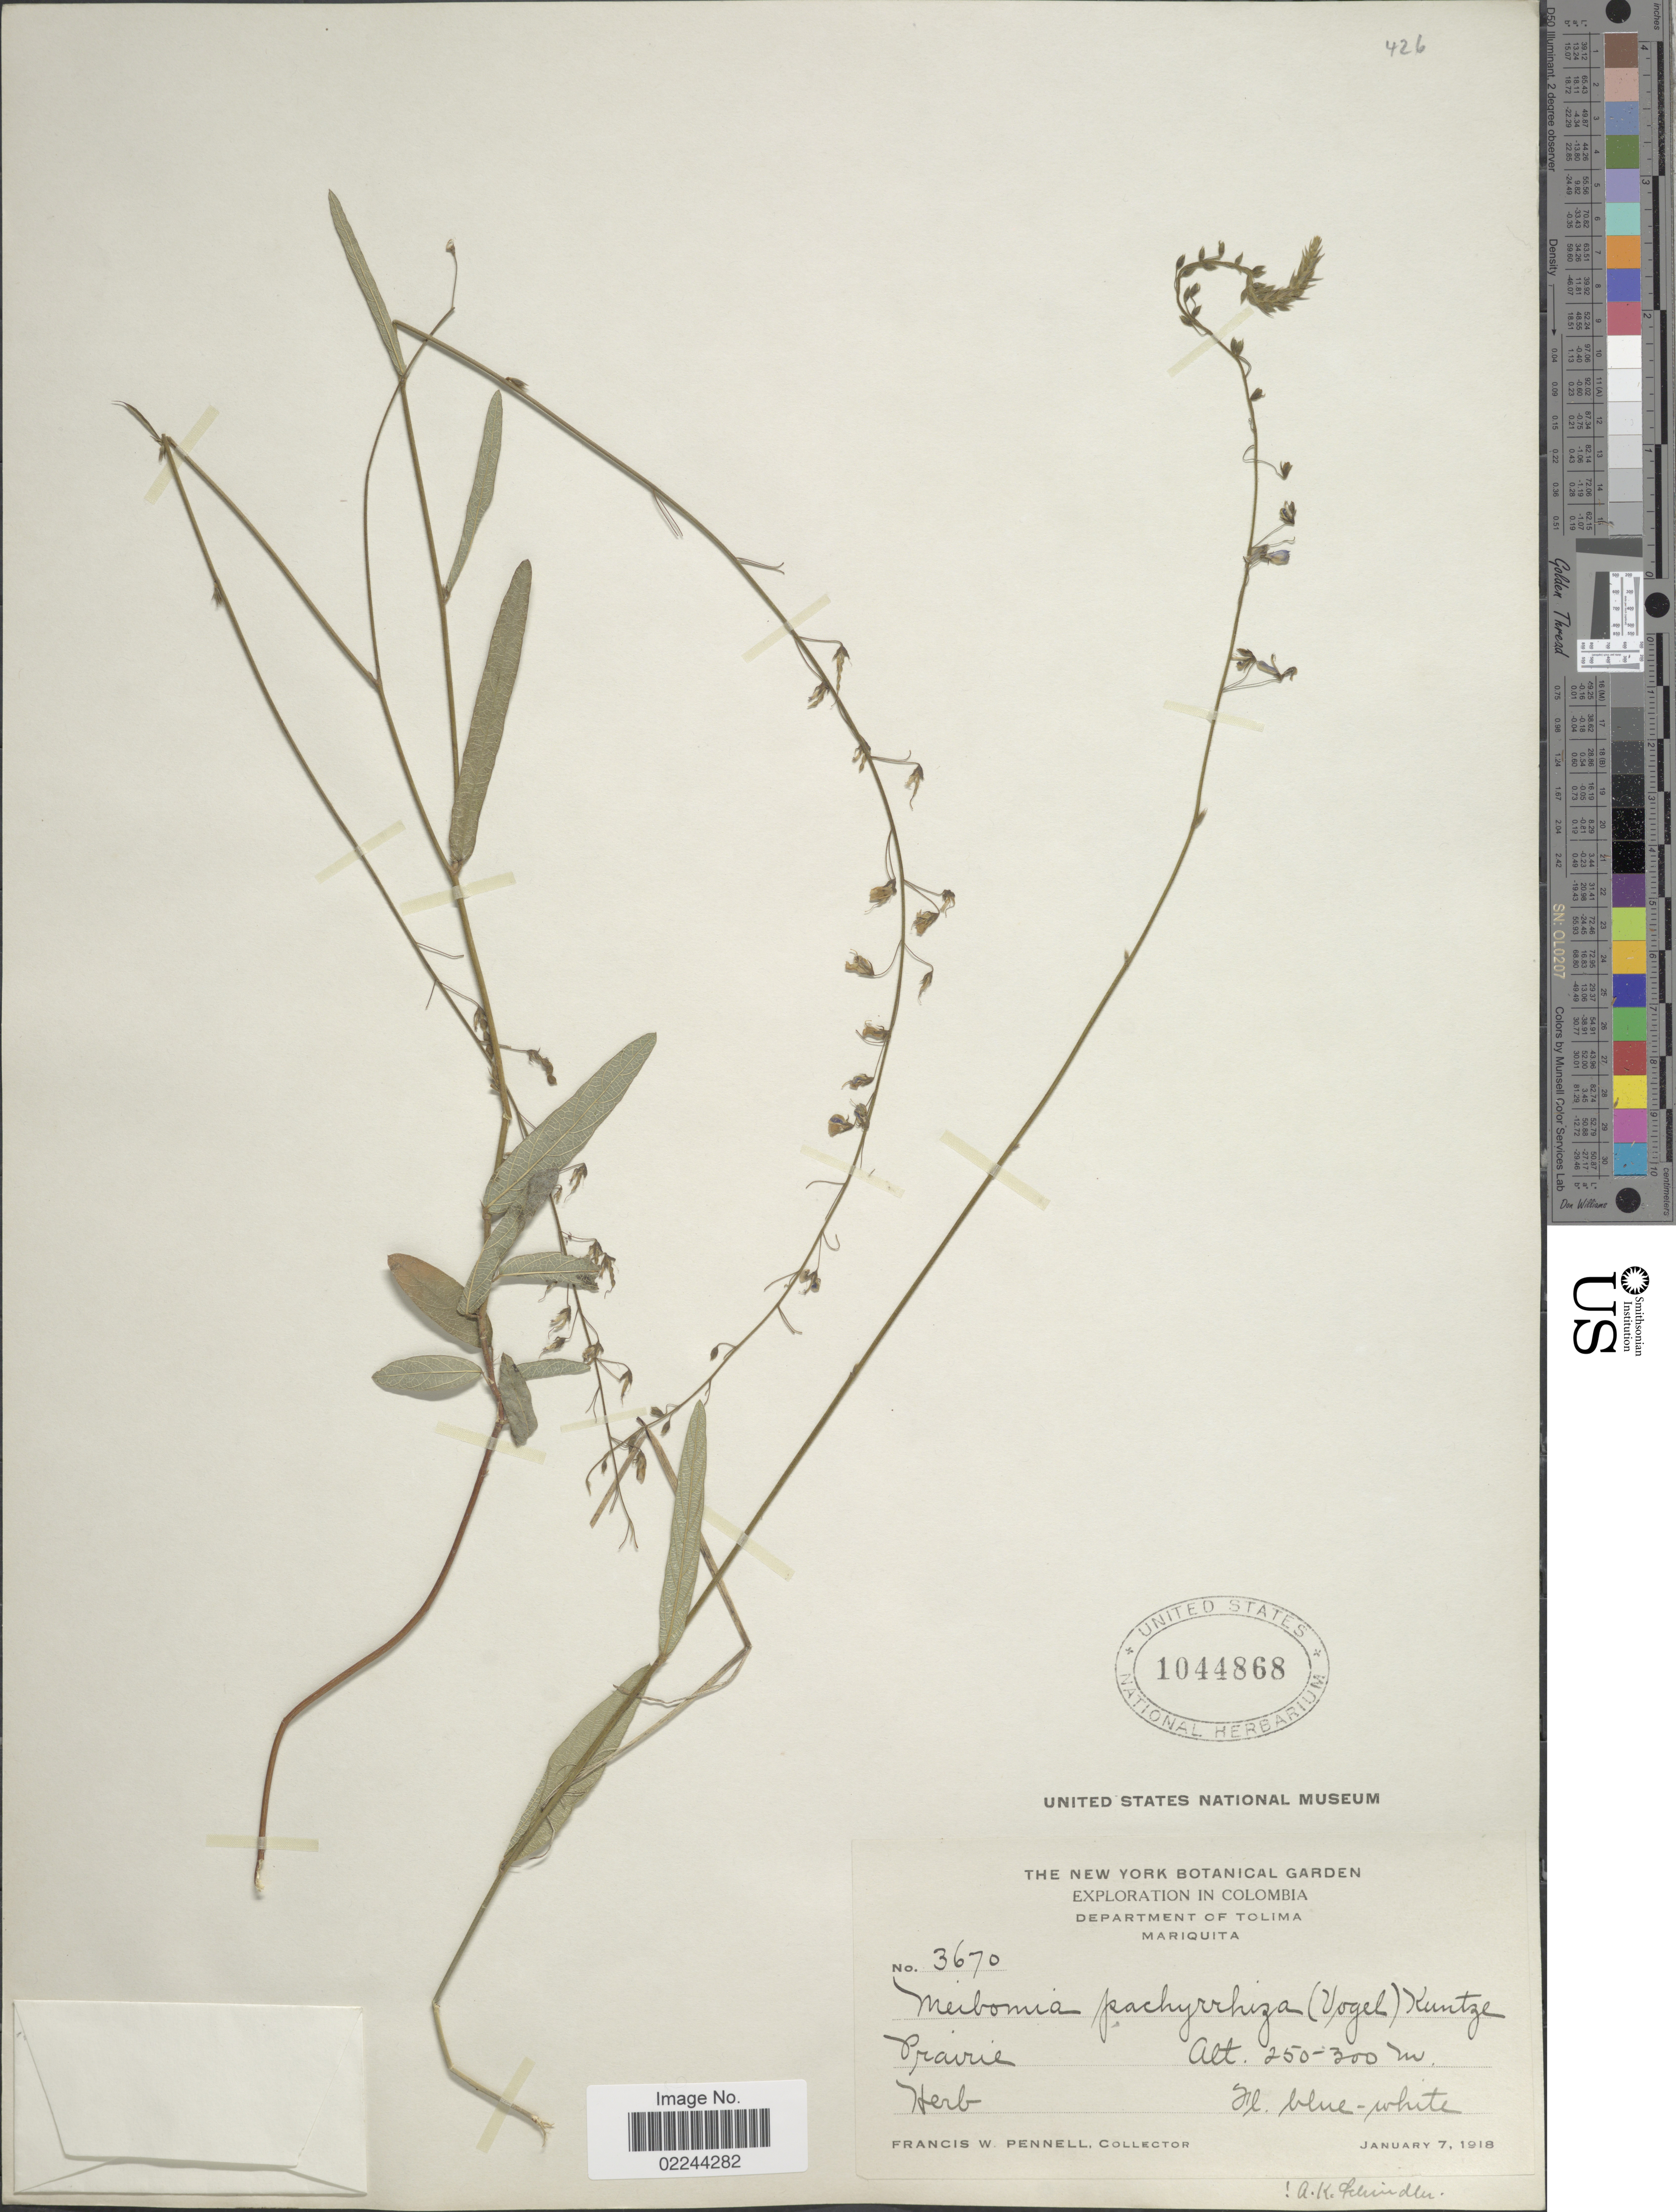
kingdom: Plantae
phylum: Tracheophyta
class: Magnoliopsida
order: Fabales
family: Fabaceae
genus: Desmodium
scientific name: Desmodium pachyrrhizum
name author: Vogel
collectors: F. W. Pennell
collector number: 3670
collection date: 1918-01-07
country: Colombia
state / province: Tolima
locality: Department of Tolima, Mariquita, Prairie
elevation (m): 250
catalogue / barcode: US 1044868